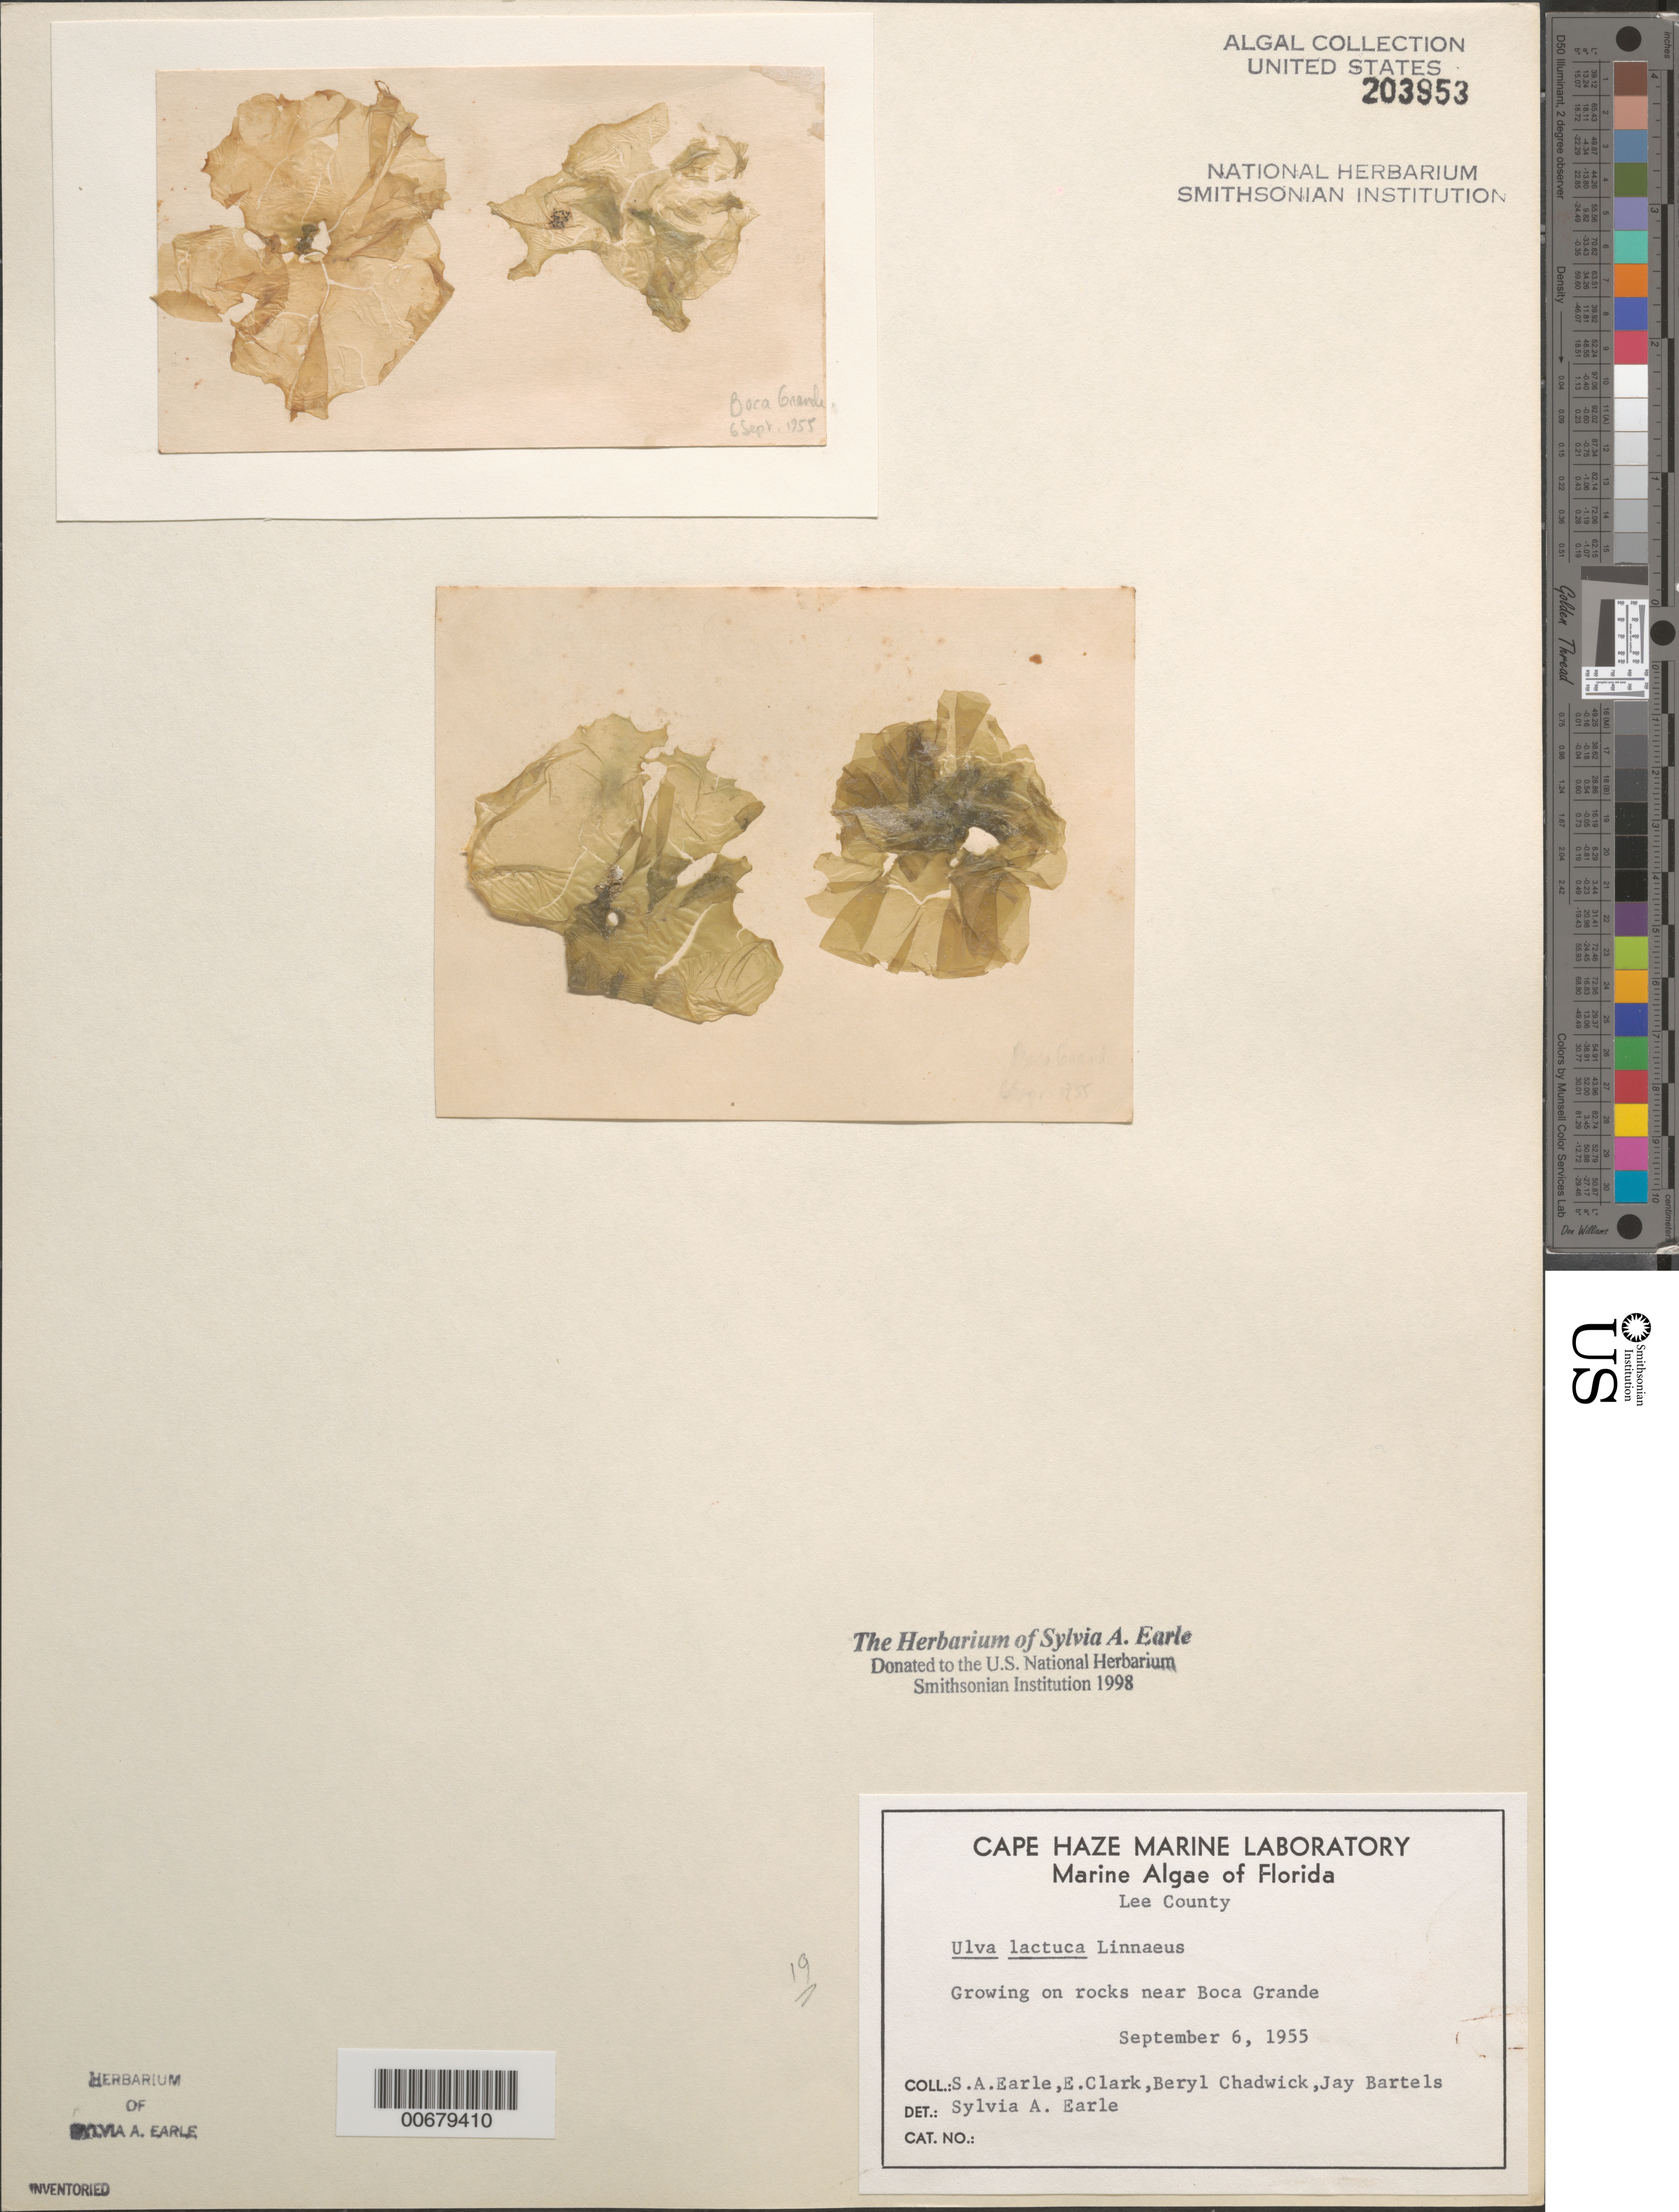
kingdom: Plantae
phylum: Chlorophyta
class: Ulvophyceae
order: Ulvales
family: Ulvaceae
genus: Ulva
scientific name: Ulva lactuca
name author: L.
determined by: Earle, S. A.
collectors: S. A. Earle, E. Clark, B. Chadwick & J. Bartels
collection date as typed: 06 Sep 1955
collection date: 1955-09-06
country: United States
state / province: Florida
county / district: Lee County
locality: Off Boca Grande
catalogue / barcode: US 203953